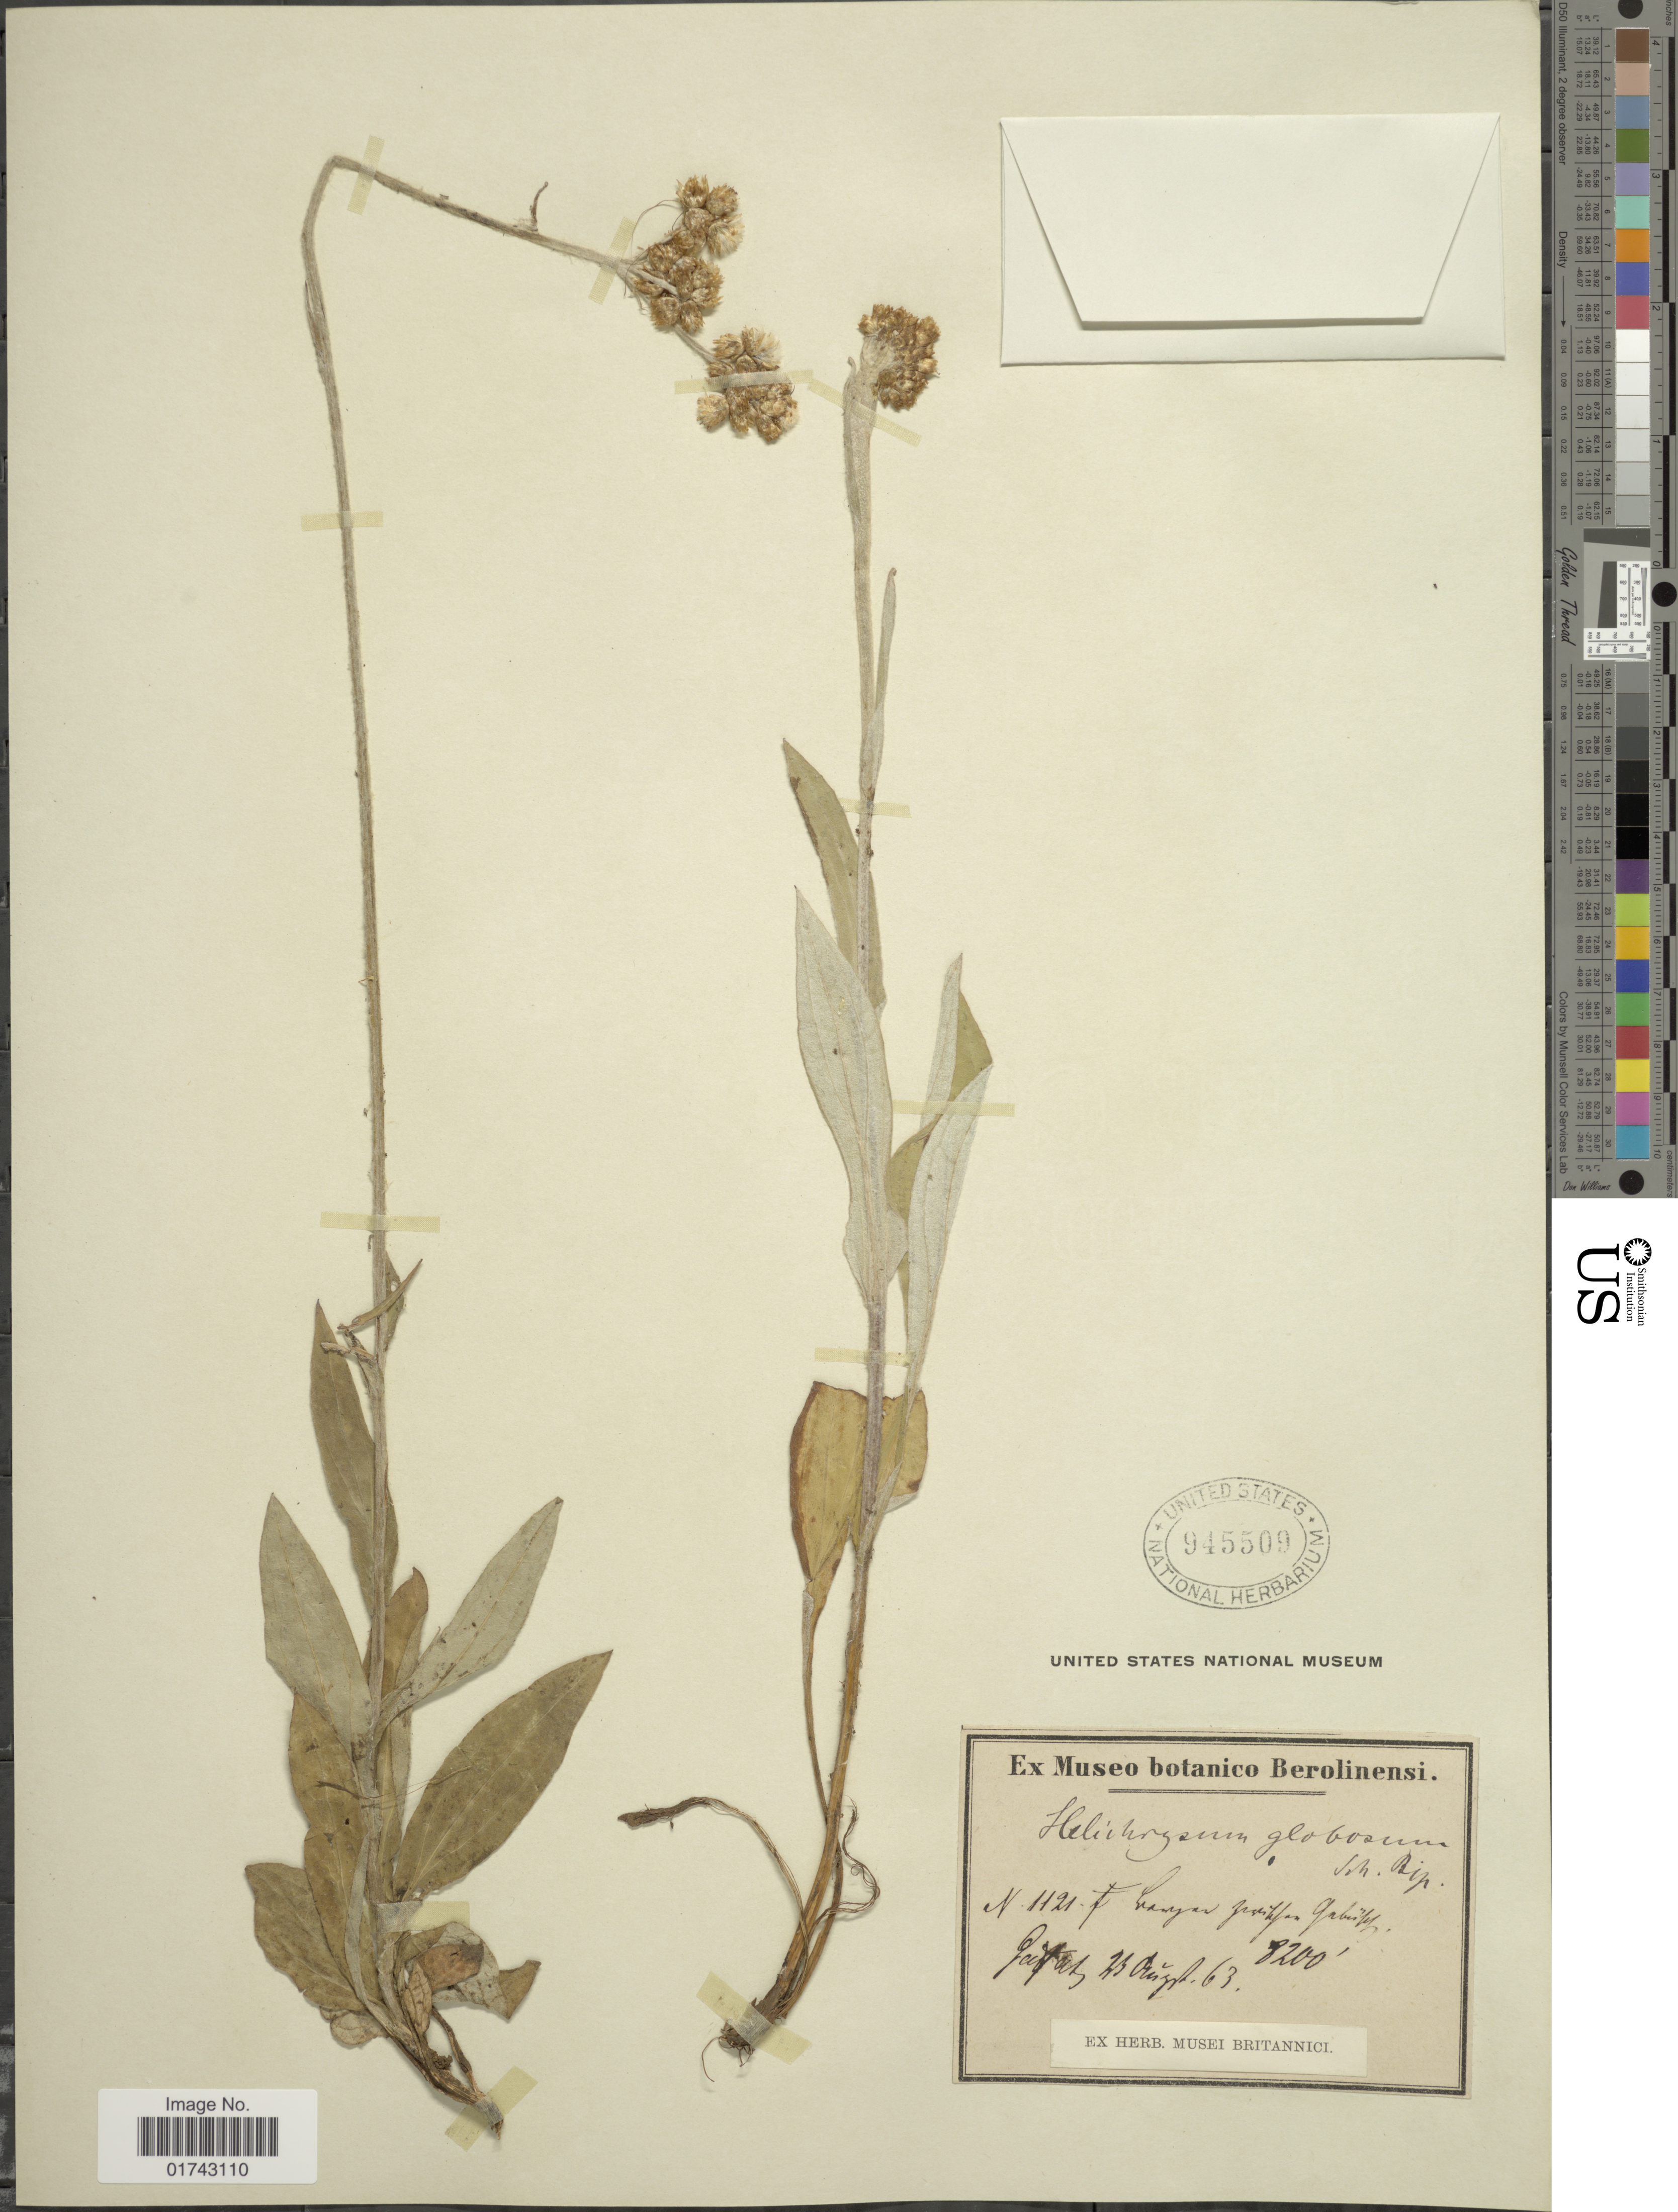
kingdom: Plantae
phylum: Tracheophyta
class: Magnoliopsida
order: Asterales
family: Asteraceae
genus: Helichrysum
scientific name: Helichrysum globosum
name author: Sch. Bip. ex A. Rich.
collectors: -. Schimper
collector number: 1121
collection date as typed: Transcribed d/m/y: 23/8/63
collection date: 1863-08-28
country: Ethiopia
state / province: Amhara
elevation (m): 2499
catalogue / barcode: US 945509